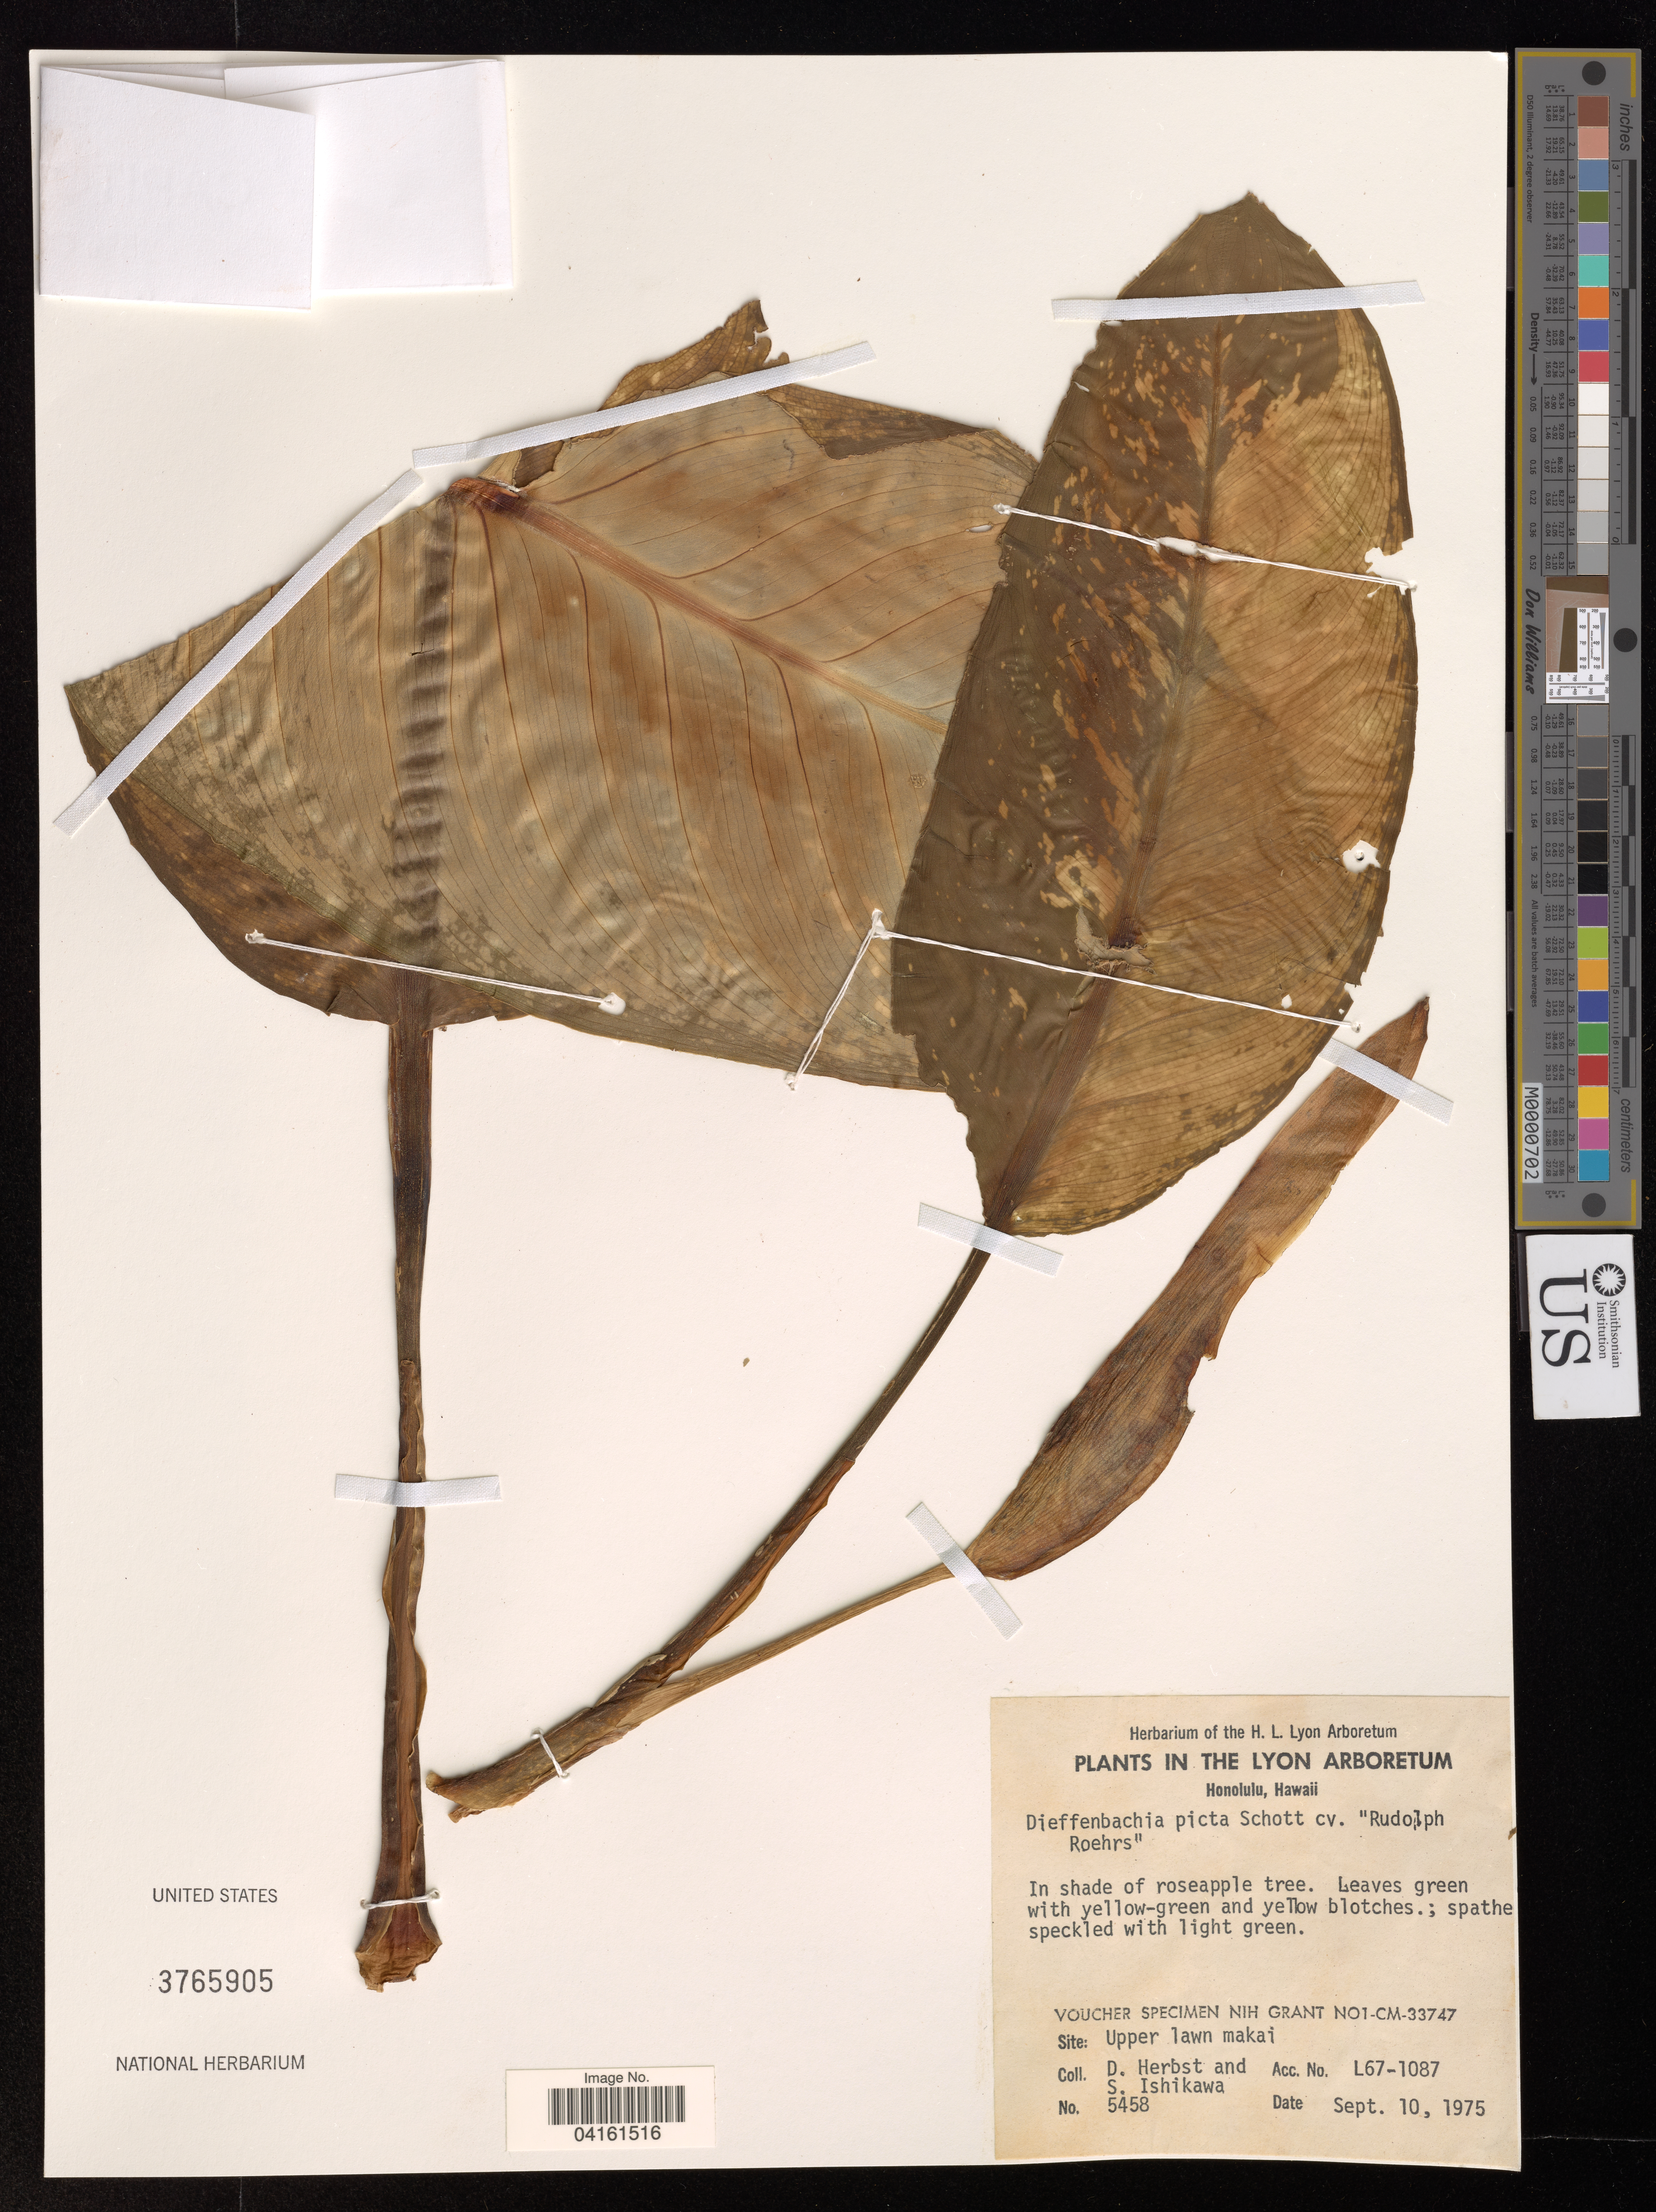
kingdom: Plantae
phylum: Tracheophyta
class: Liliopsida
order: Alismatales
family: Araceae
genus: Dieffenbachia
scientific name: Dieffenbachia picta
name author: Schott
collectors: D. Herbst & S. Ishikawa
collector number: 5458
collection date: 1975-09-10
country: United States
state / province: Hawaii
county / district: Honolulu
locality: The Lyon Arboretum. Honolulu. Upper lawn makai.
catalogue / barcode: US 3765905